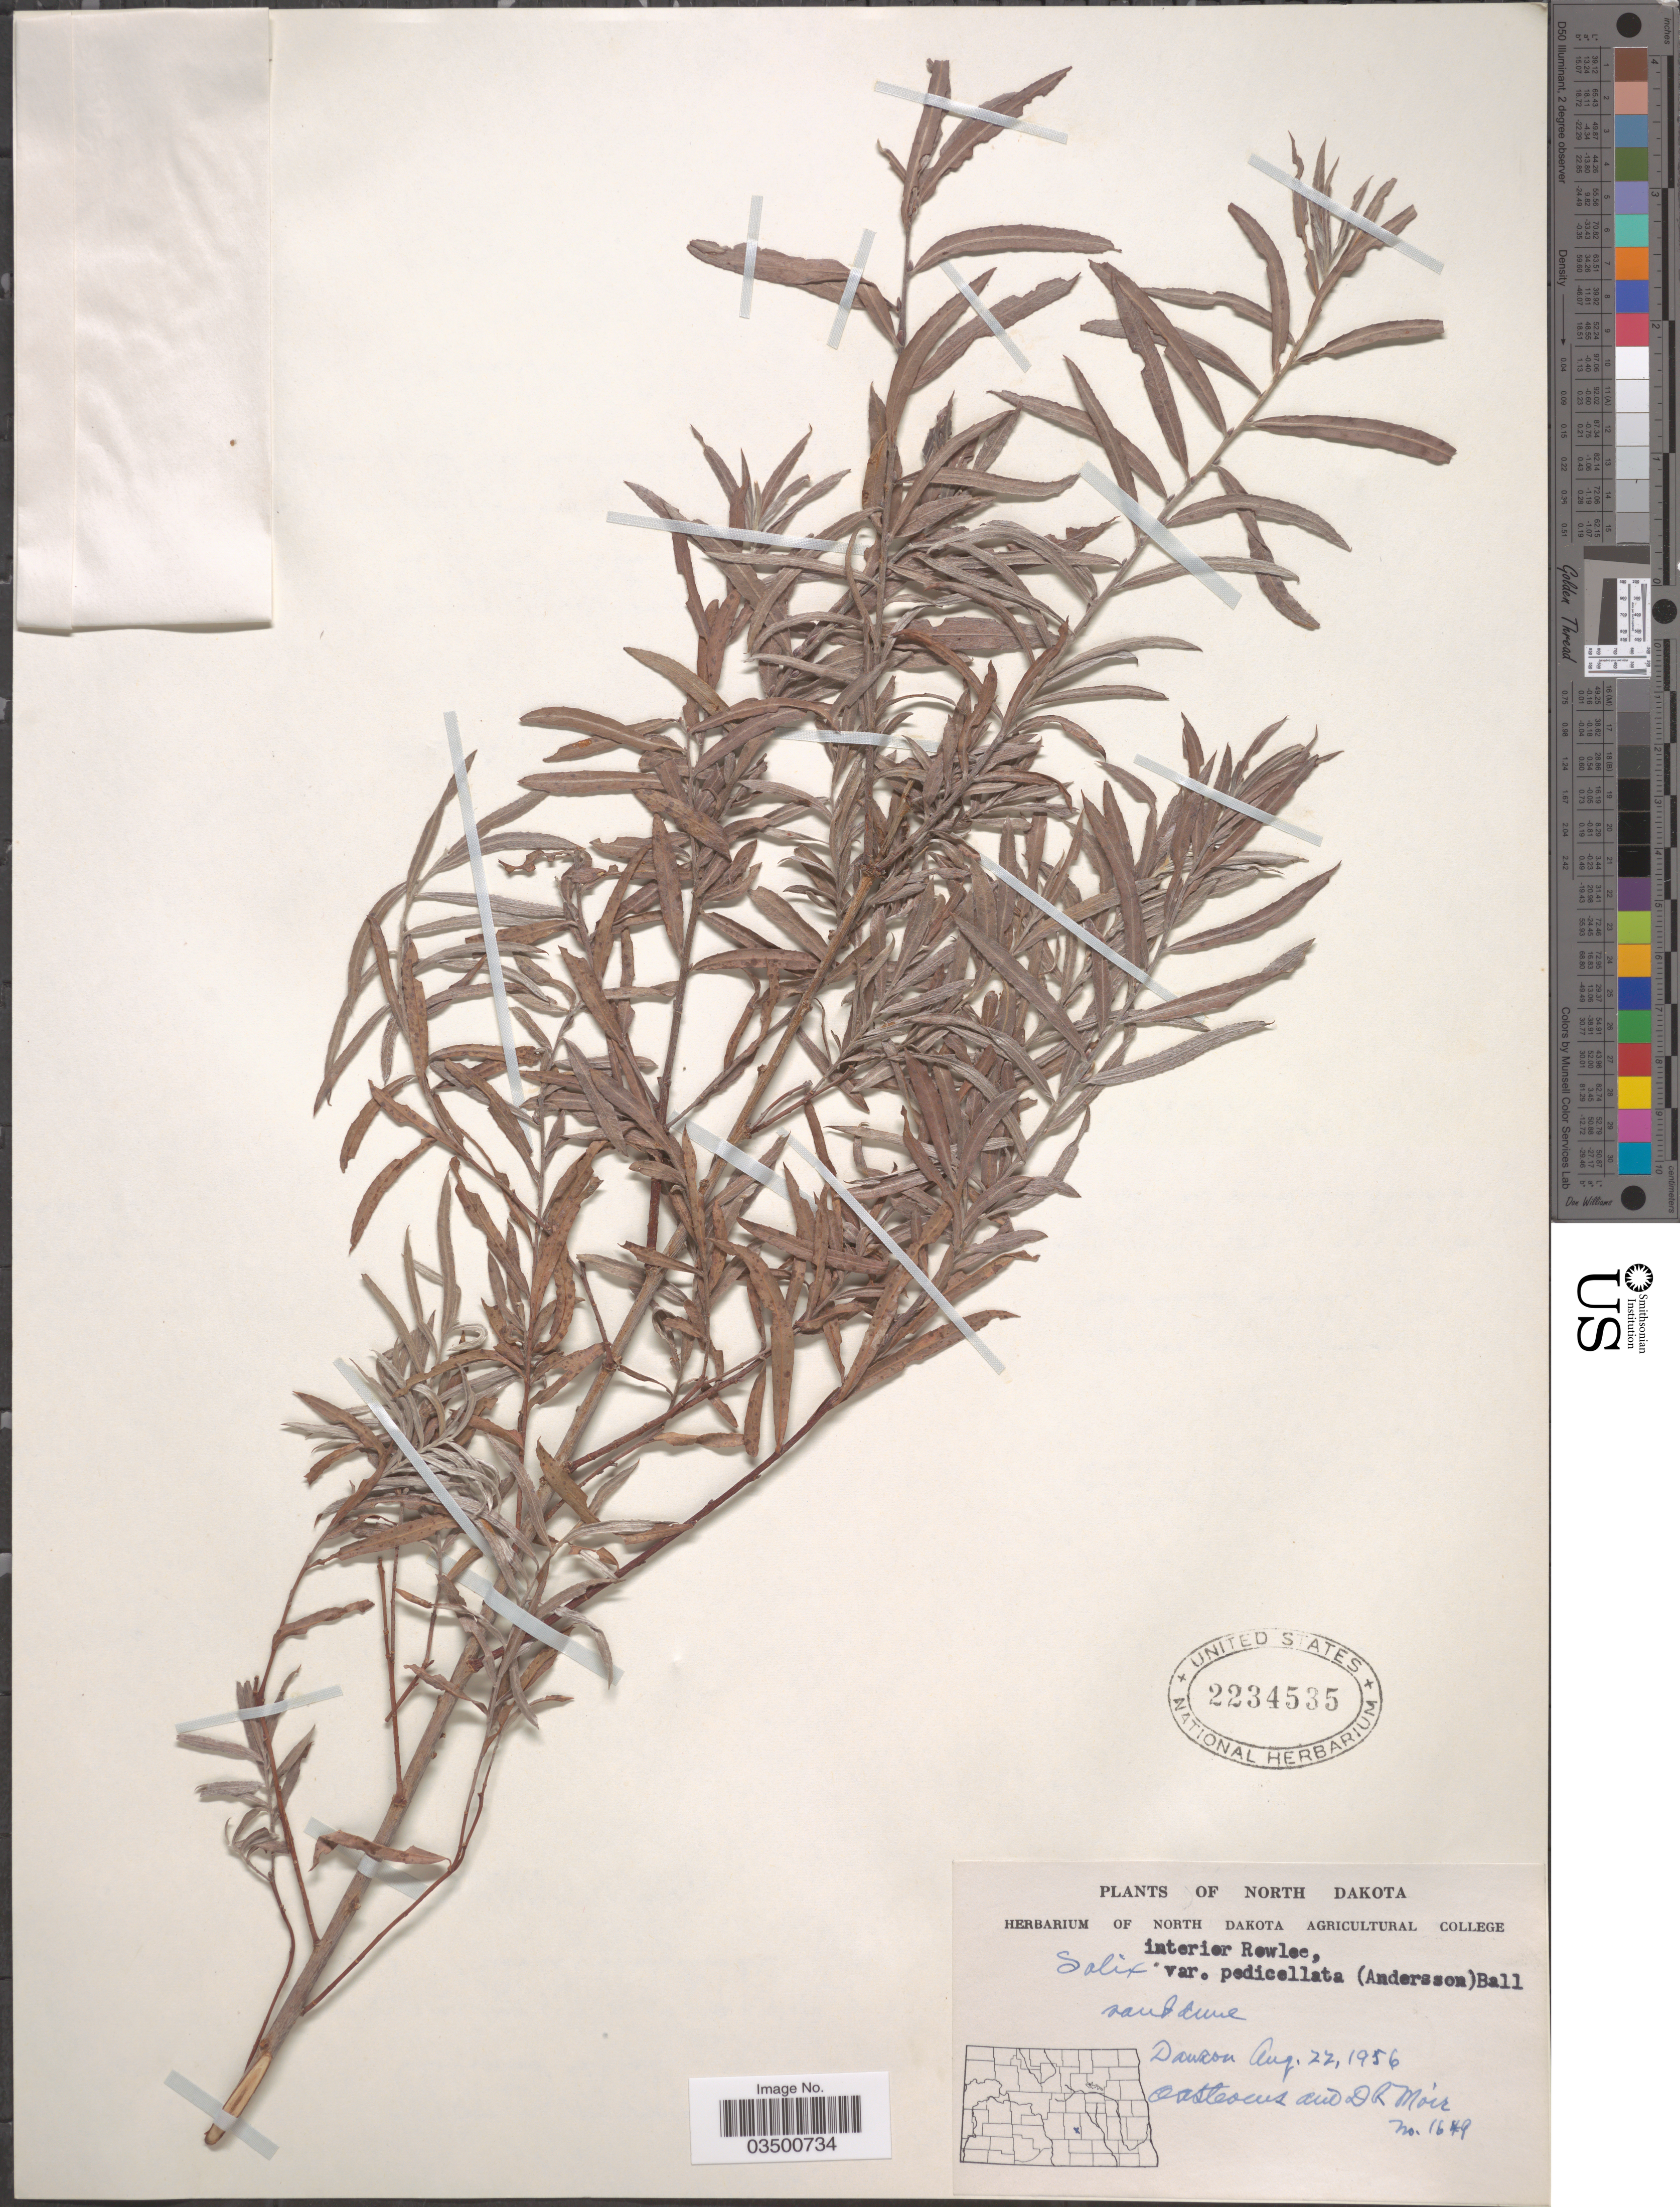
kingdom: Plantae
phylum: Tracheophyta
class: Magnoliopsida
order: Malpighiales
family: Salicaceae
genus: Salix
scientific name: Salix interior var. pedicellata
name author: (Andersson) C.R. Ball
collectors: O. A. Stevens & D. Moir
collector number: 1649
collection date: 1956-08-22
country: United States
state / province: North Dakota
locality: Dawson.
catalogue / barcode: US 2234535